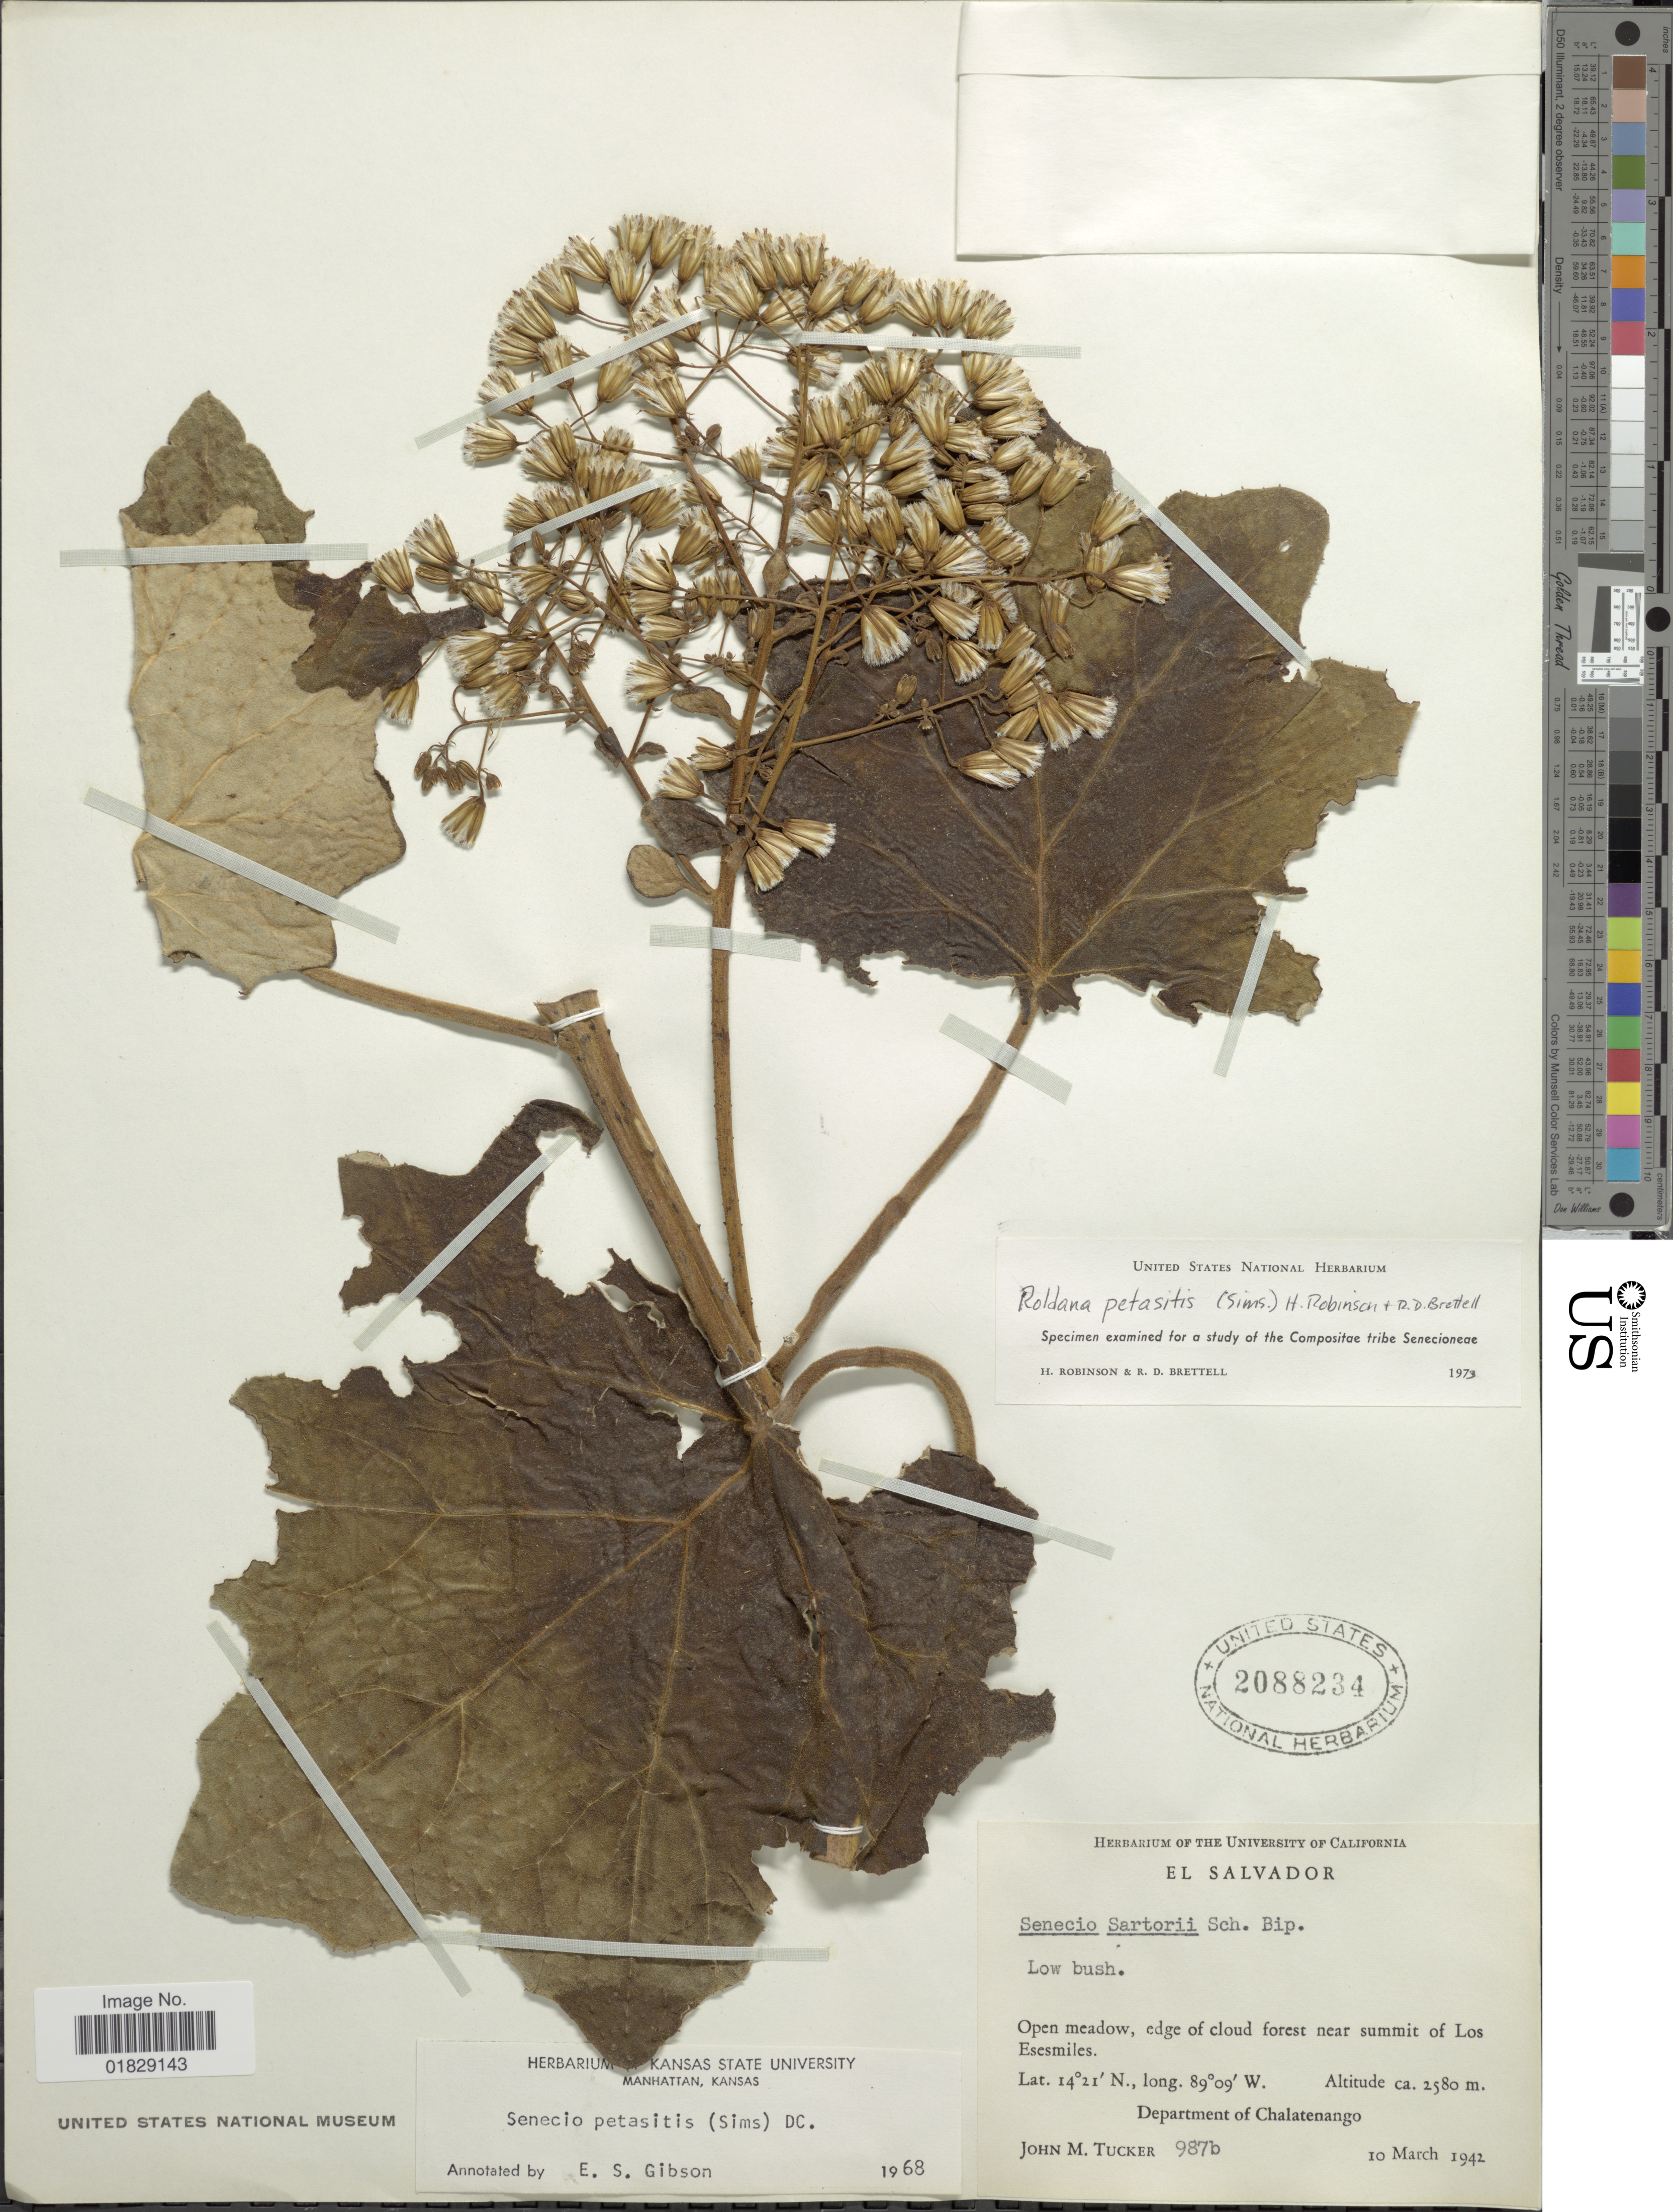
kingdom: Plantae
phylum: Tracheophyta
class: Magnoliopsida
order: Asterales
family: Asteraceae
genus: Roldana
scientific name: Roldana petasitis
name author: (Sims) H. Rob. & Brettell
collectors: J. M. Tucker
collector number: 987b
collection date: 1942-03-10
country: El Salvador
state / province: Chalatenango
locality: Open meadow, edge of cloud forest near summit of Los Esesmiles. Department of Chalatenango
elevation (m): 2580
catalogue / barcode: US 2088234